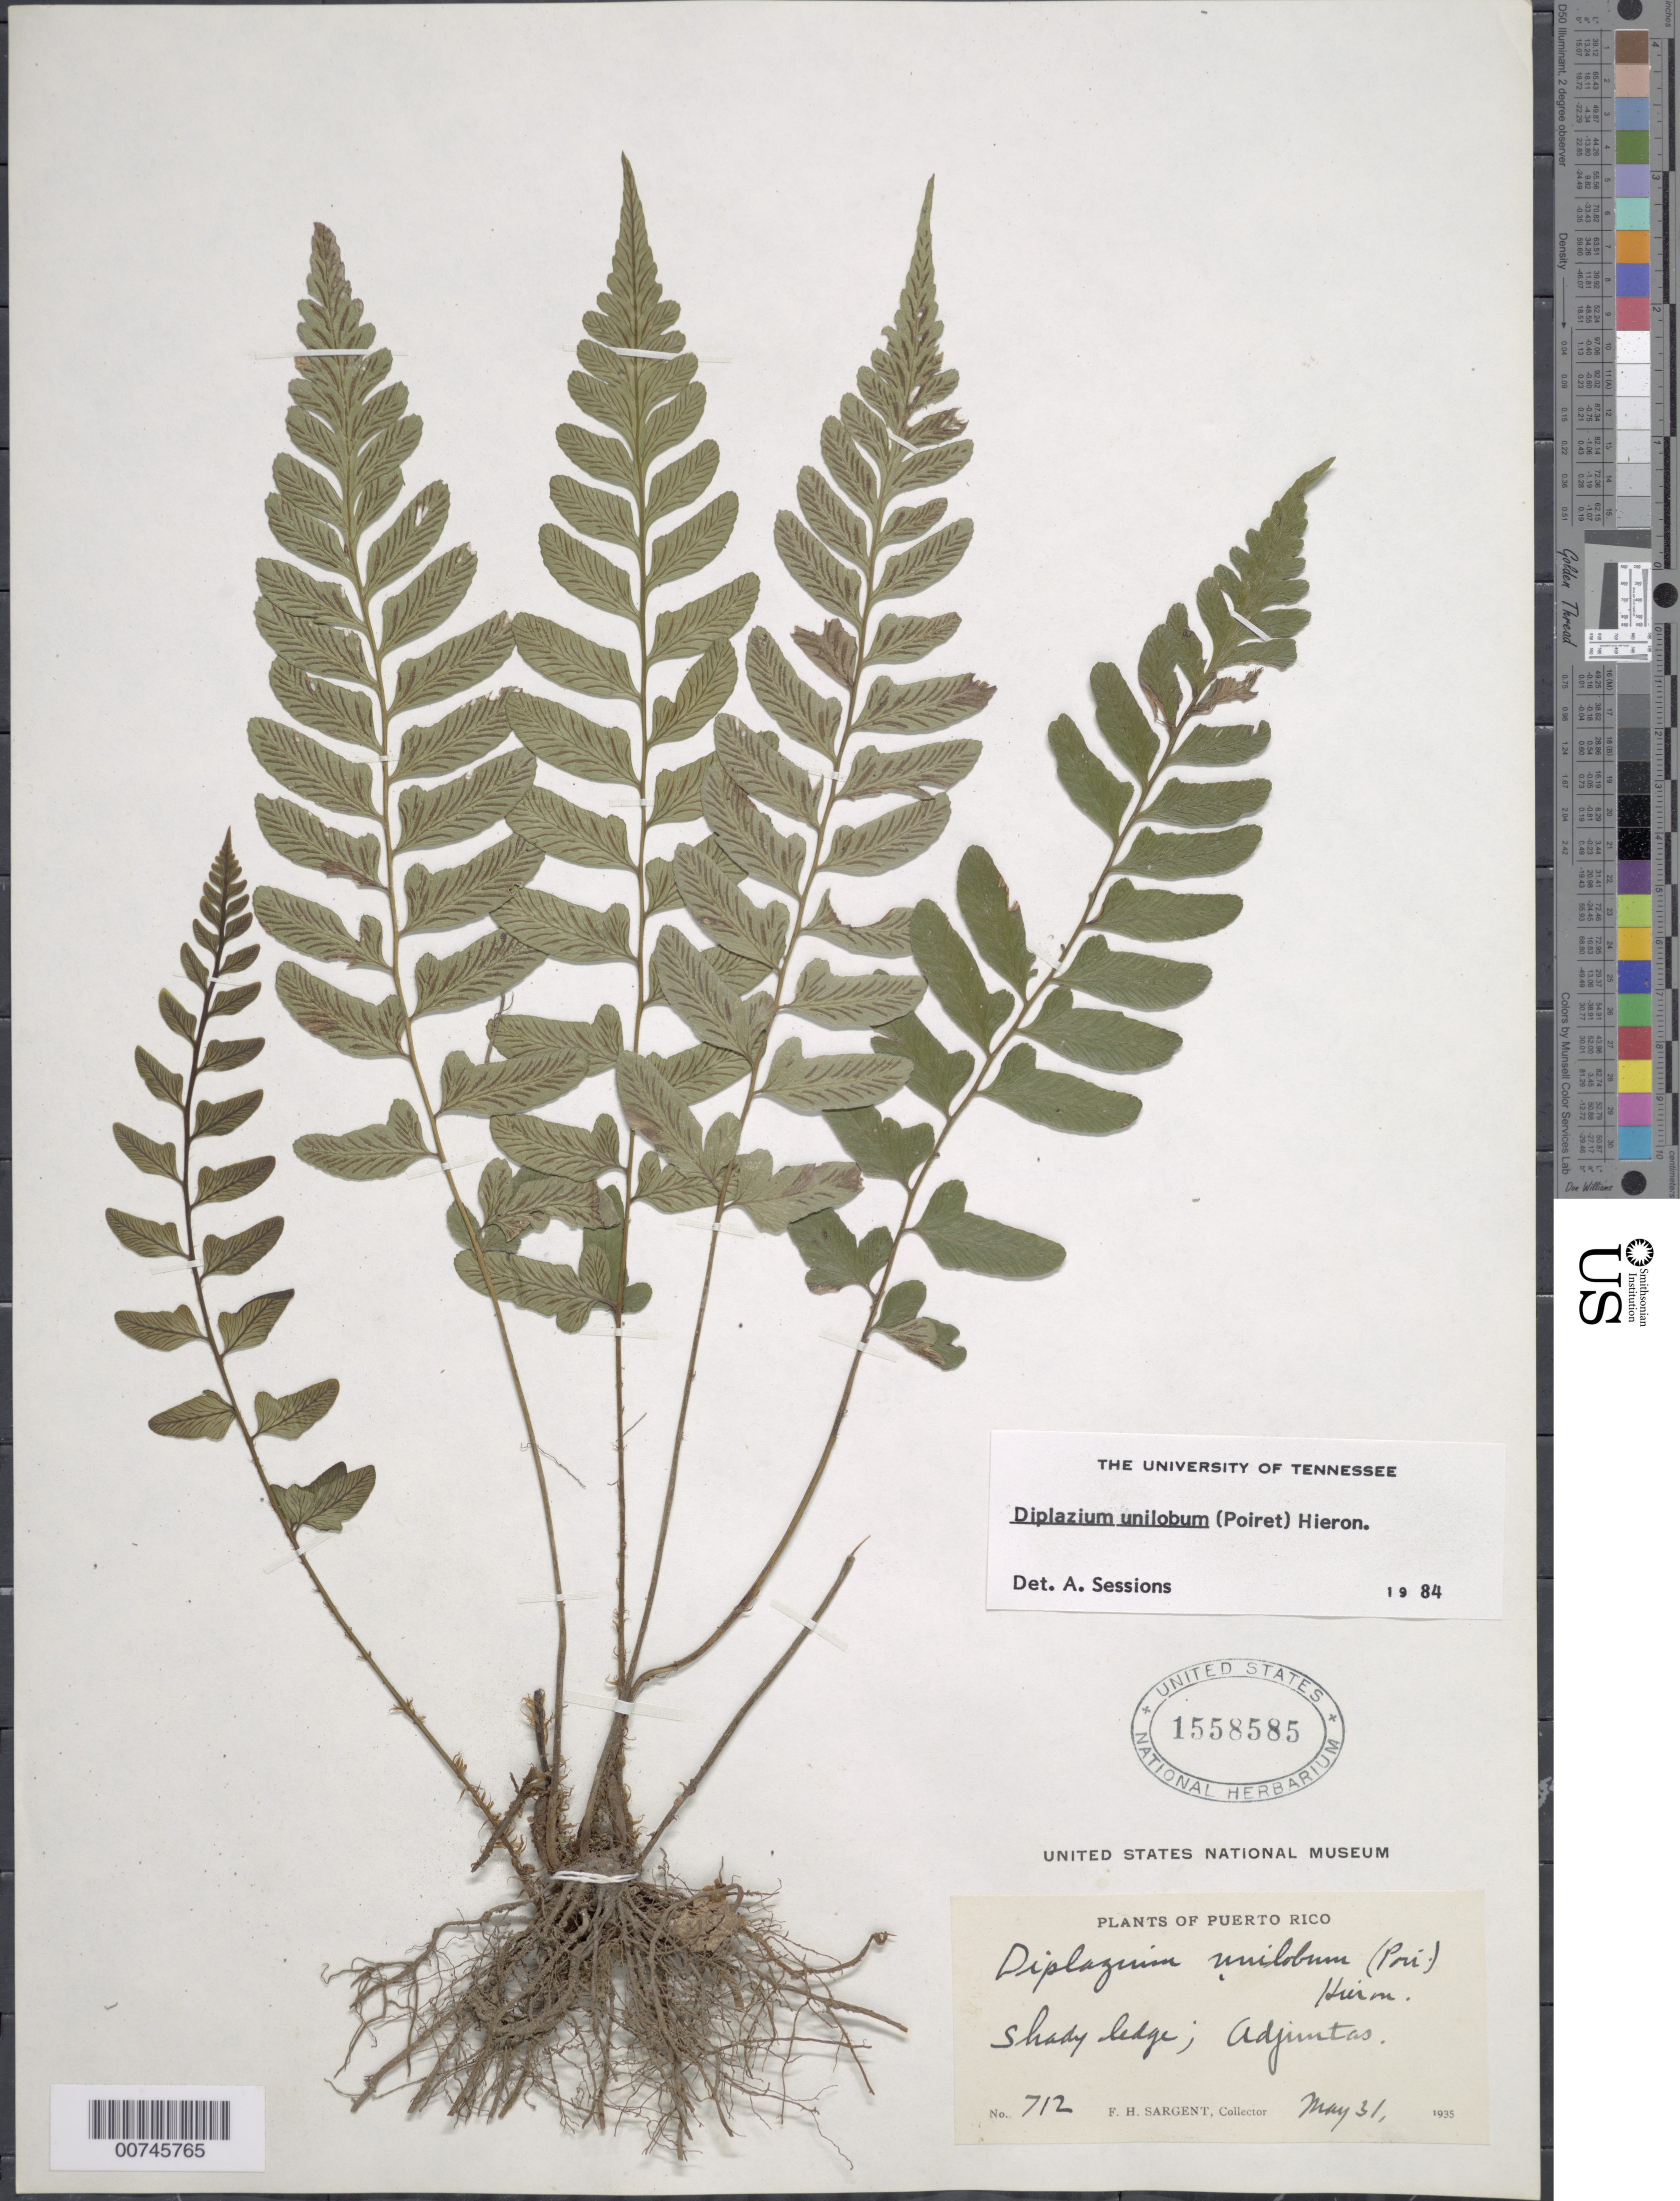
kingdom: Plantae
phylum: Tracheophyta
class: Polypodiopsida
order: Polypodiales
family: Athyriaceae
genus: Diplazium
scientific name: Diplazium unilobum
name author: (Poir.) Hieron.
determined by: Sessions, A.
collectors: F. H. Sargent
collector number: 712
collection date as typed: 31 May 1935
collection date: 1935-05-31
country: Puerto Rico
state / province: Adjuntas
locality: Adjuntas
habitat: Shady ledge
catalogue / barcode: US 1558585